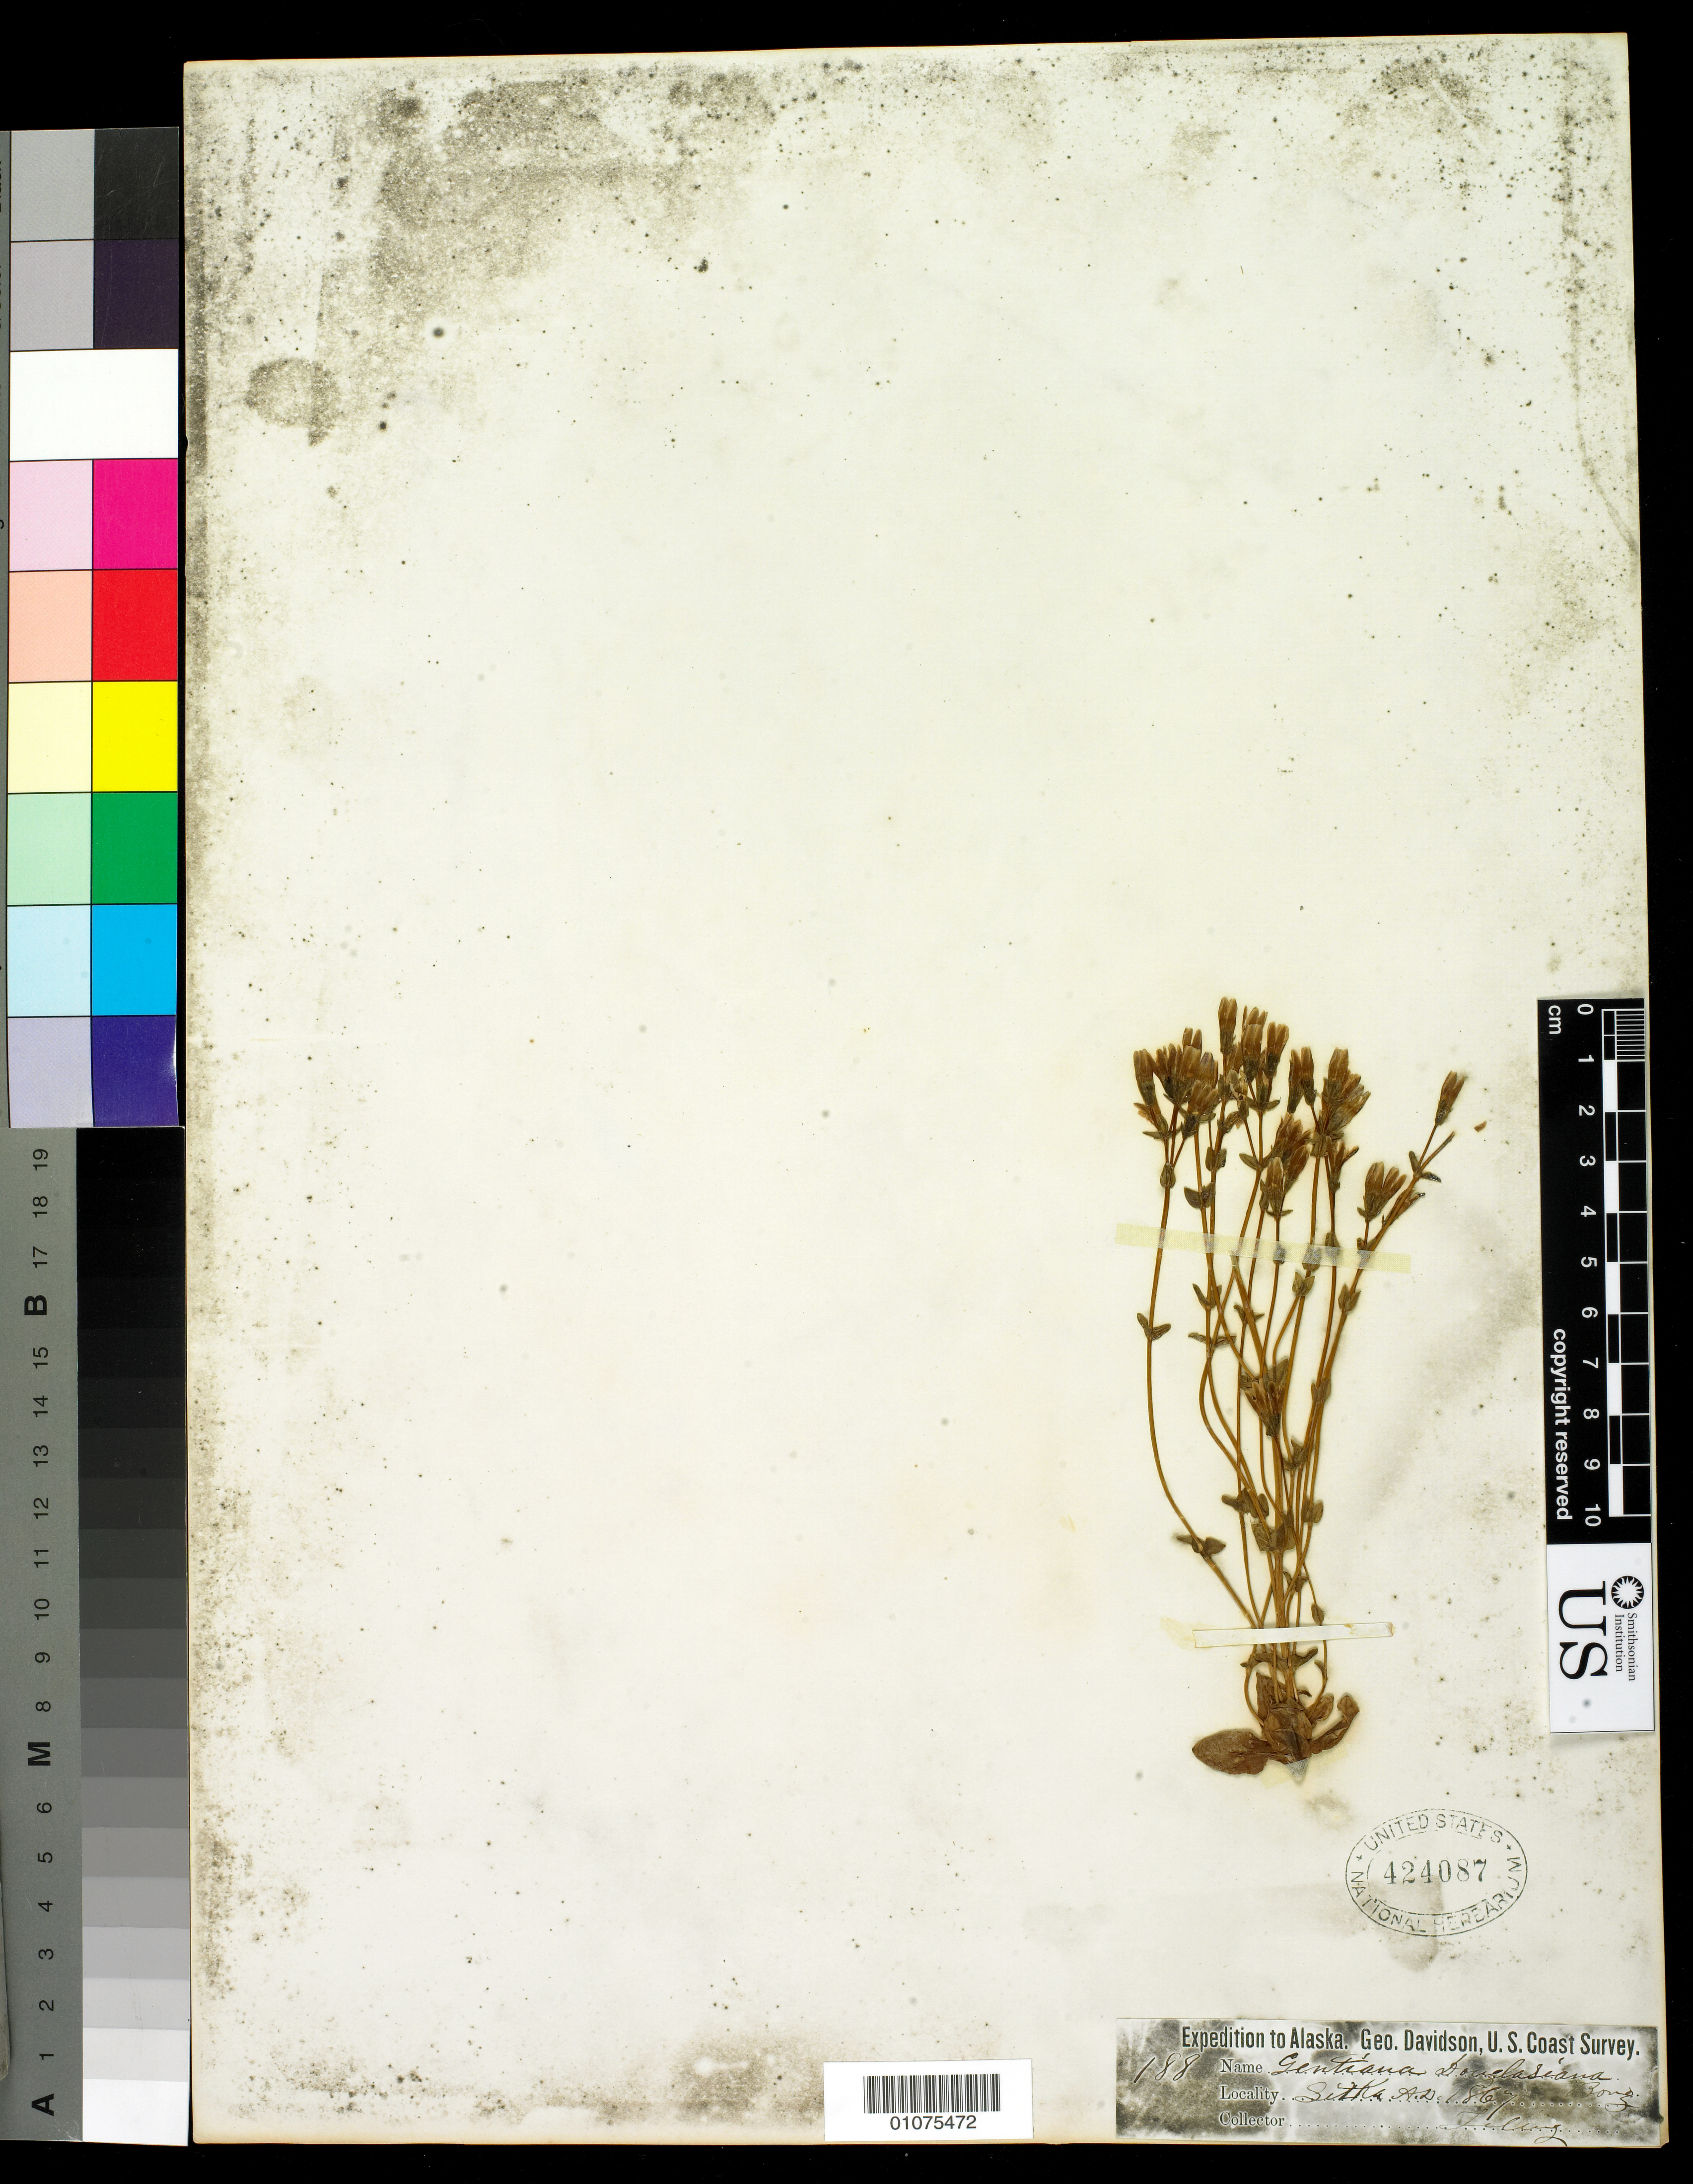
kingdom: Plantae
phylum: Tracheophyta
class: Magnoliopsida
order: Gentianales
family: Gentianaceae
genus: Gentiana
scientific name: Gentiana douglasiana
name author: Bong.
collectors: H .S. T. Tiling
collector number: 188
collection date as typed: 1867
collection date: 1867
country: United States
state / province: Alaska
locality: Sitka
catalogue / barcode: US 424087